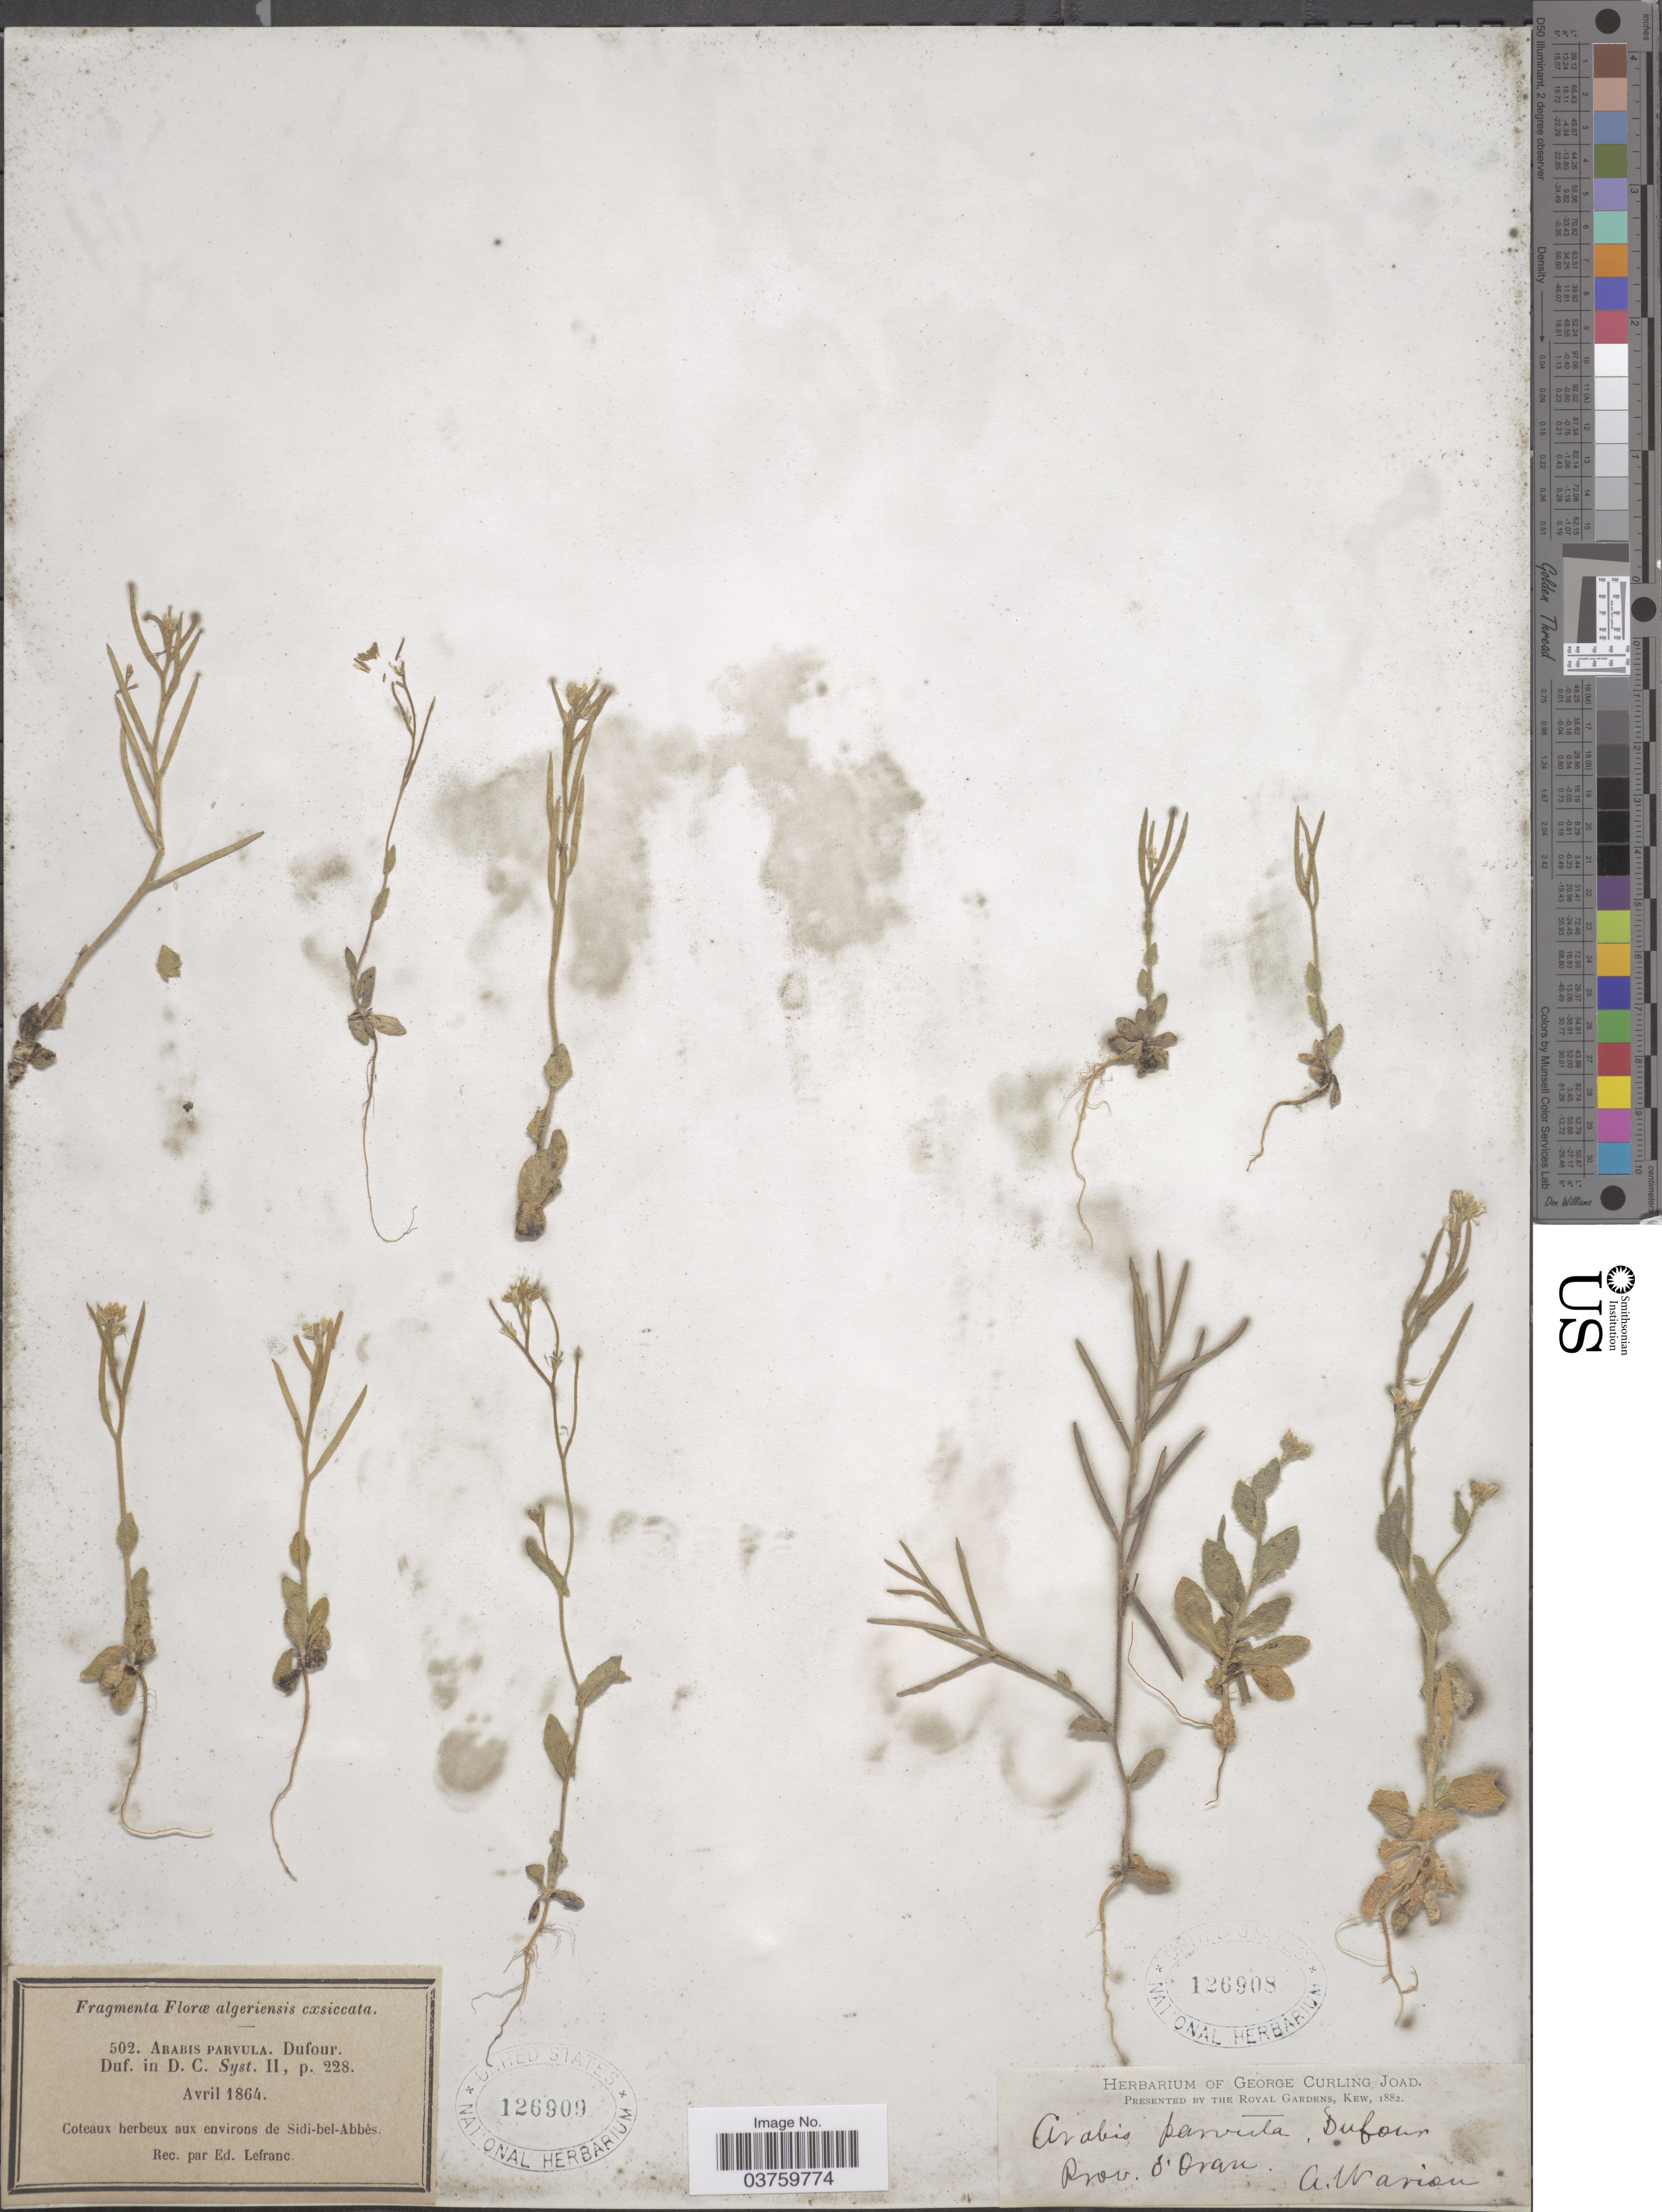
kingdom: Plantae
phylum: Tracheophyta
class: Magnoliopsida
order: Brassicales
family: Brassicaceae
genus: Arabis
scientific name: Arabis parvula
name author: Dufour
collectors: E. Lefranc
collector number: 502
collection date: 1864-04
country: Algeria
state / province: Sidi Bel Abbes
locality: Algeriensis. Coteaux herbeux aux environs de Sidi-bel-Abbès.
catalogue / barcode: US 126909